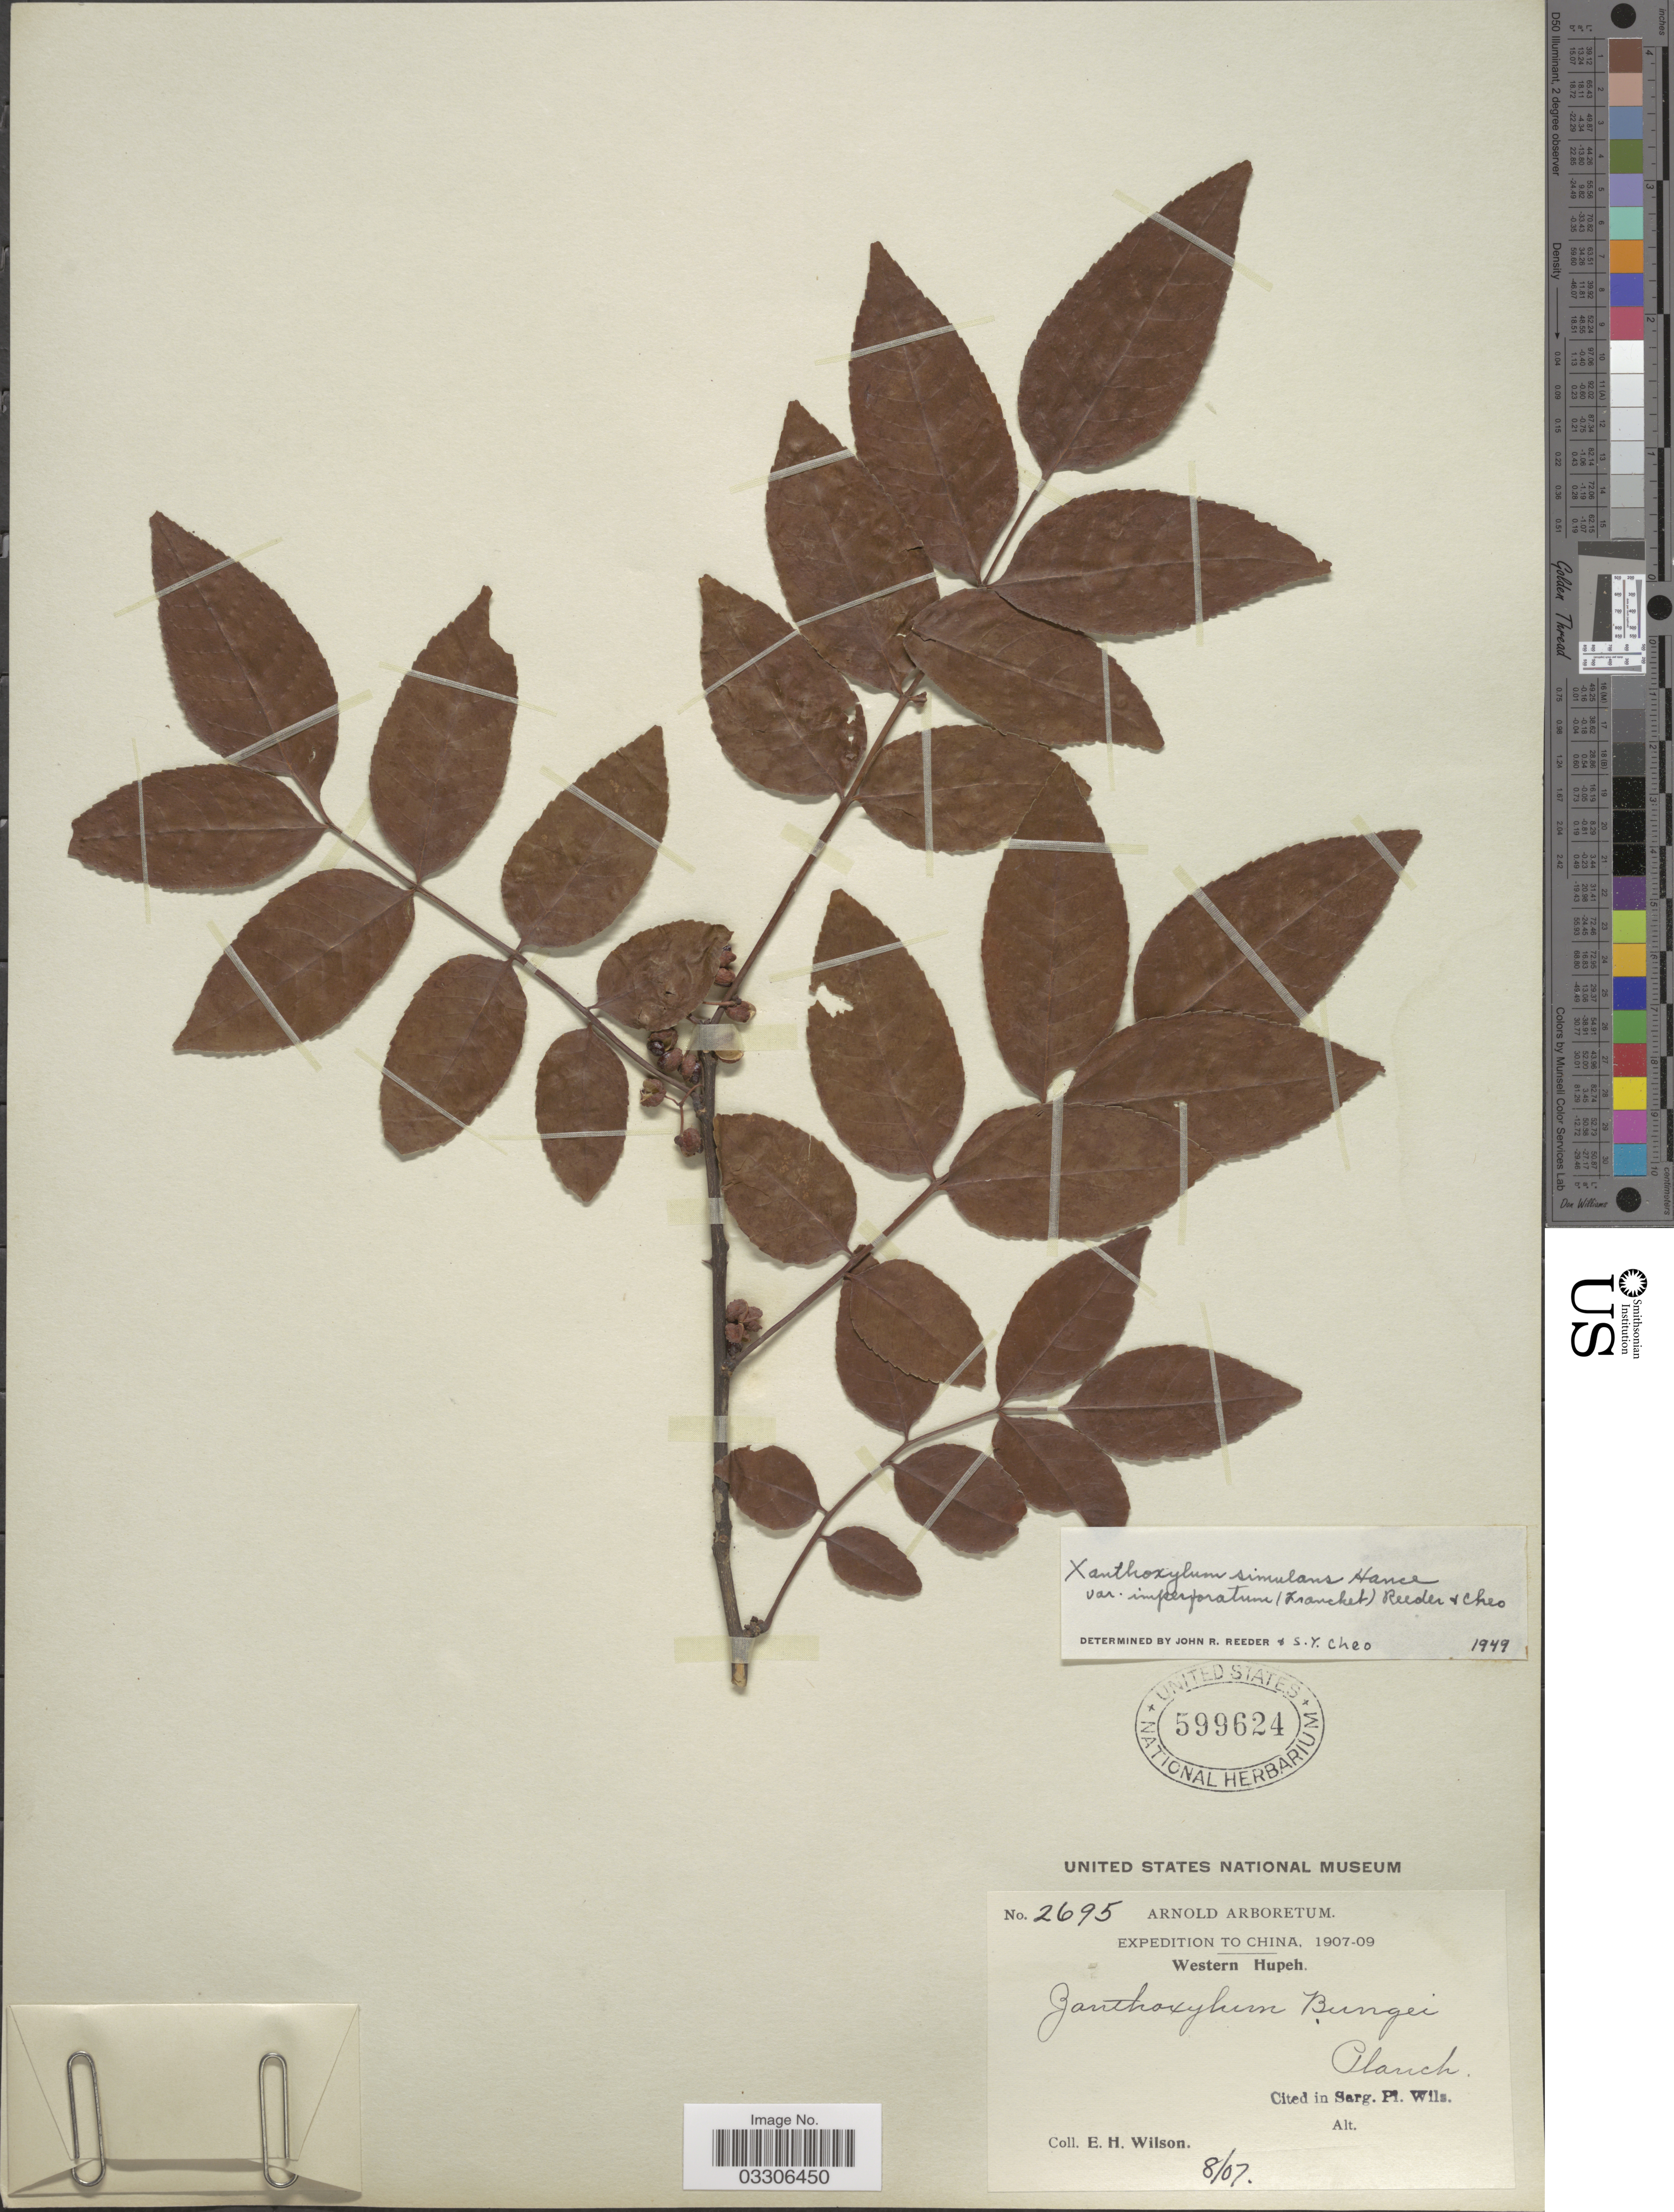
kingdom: Plantae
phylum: Tracheophyta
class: Magnoliopsida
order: Sapindales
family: Rutaceae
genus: Zanthoxylum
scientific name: Zanthoxylum simulans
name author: Hance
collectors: E. Wilson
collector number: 2695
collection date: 1907-08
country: China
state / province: Hubei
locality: Western Hupeh.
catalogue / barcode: US 599624